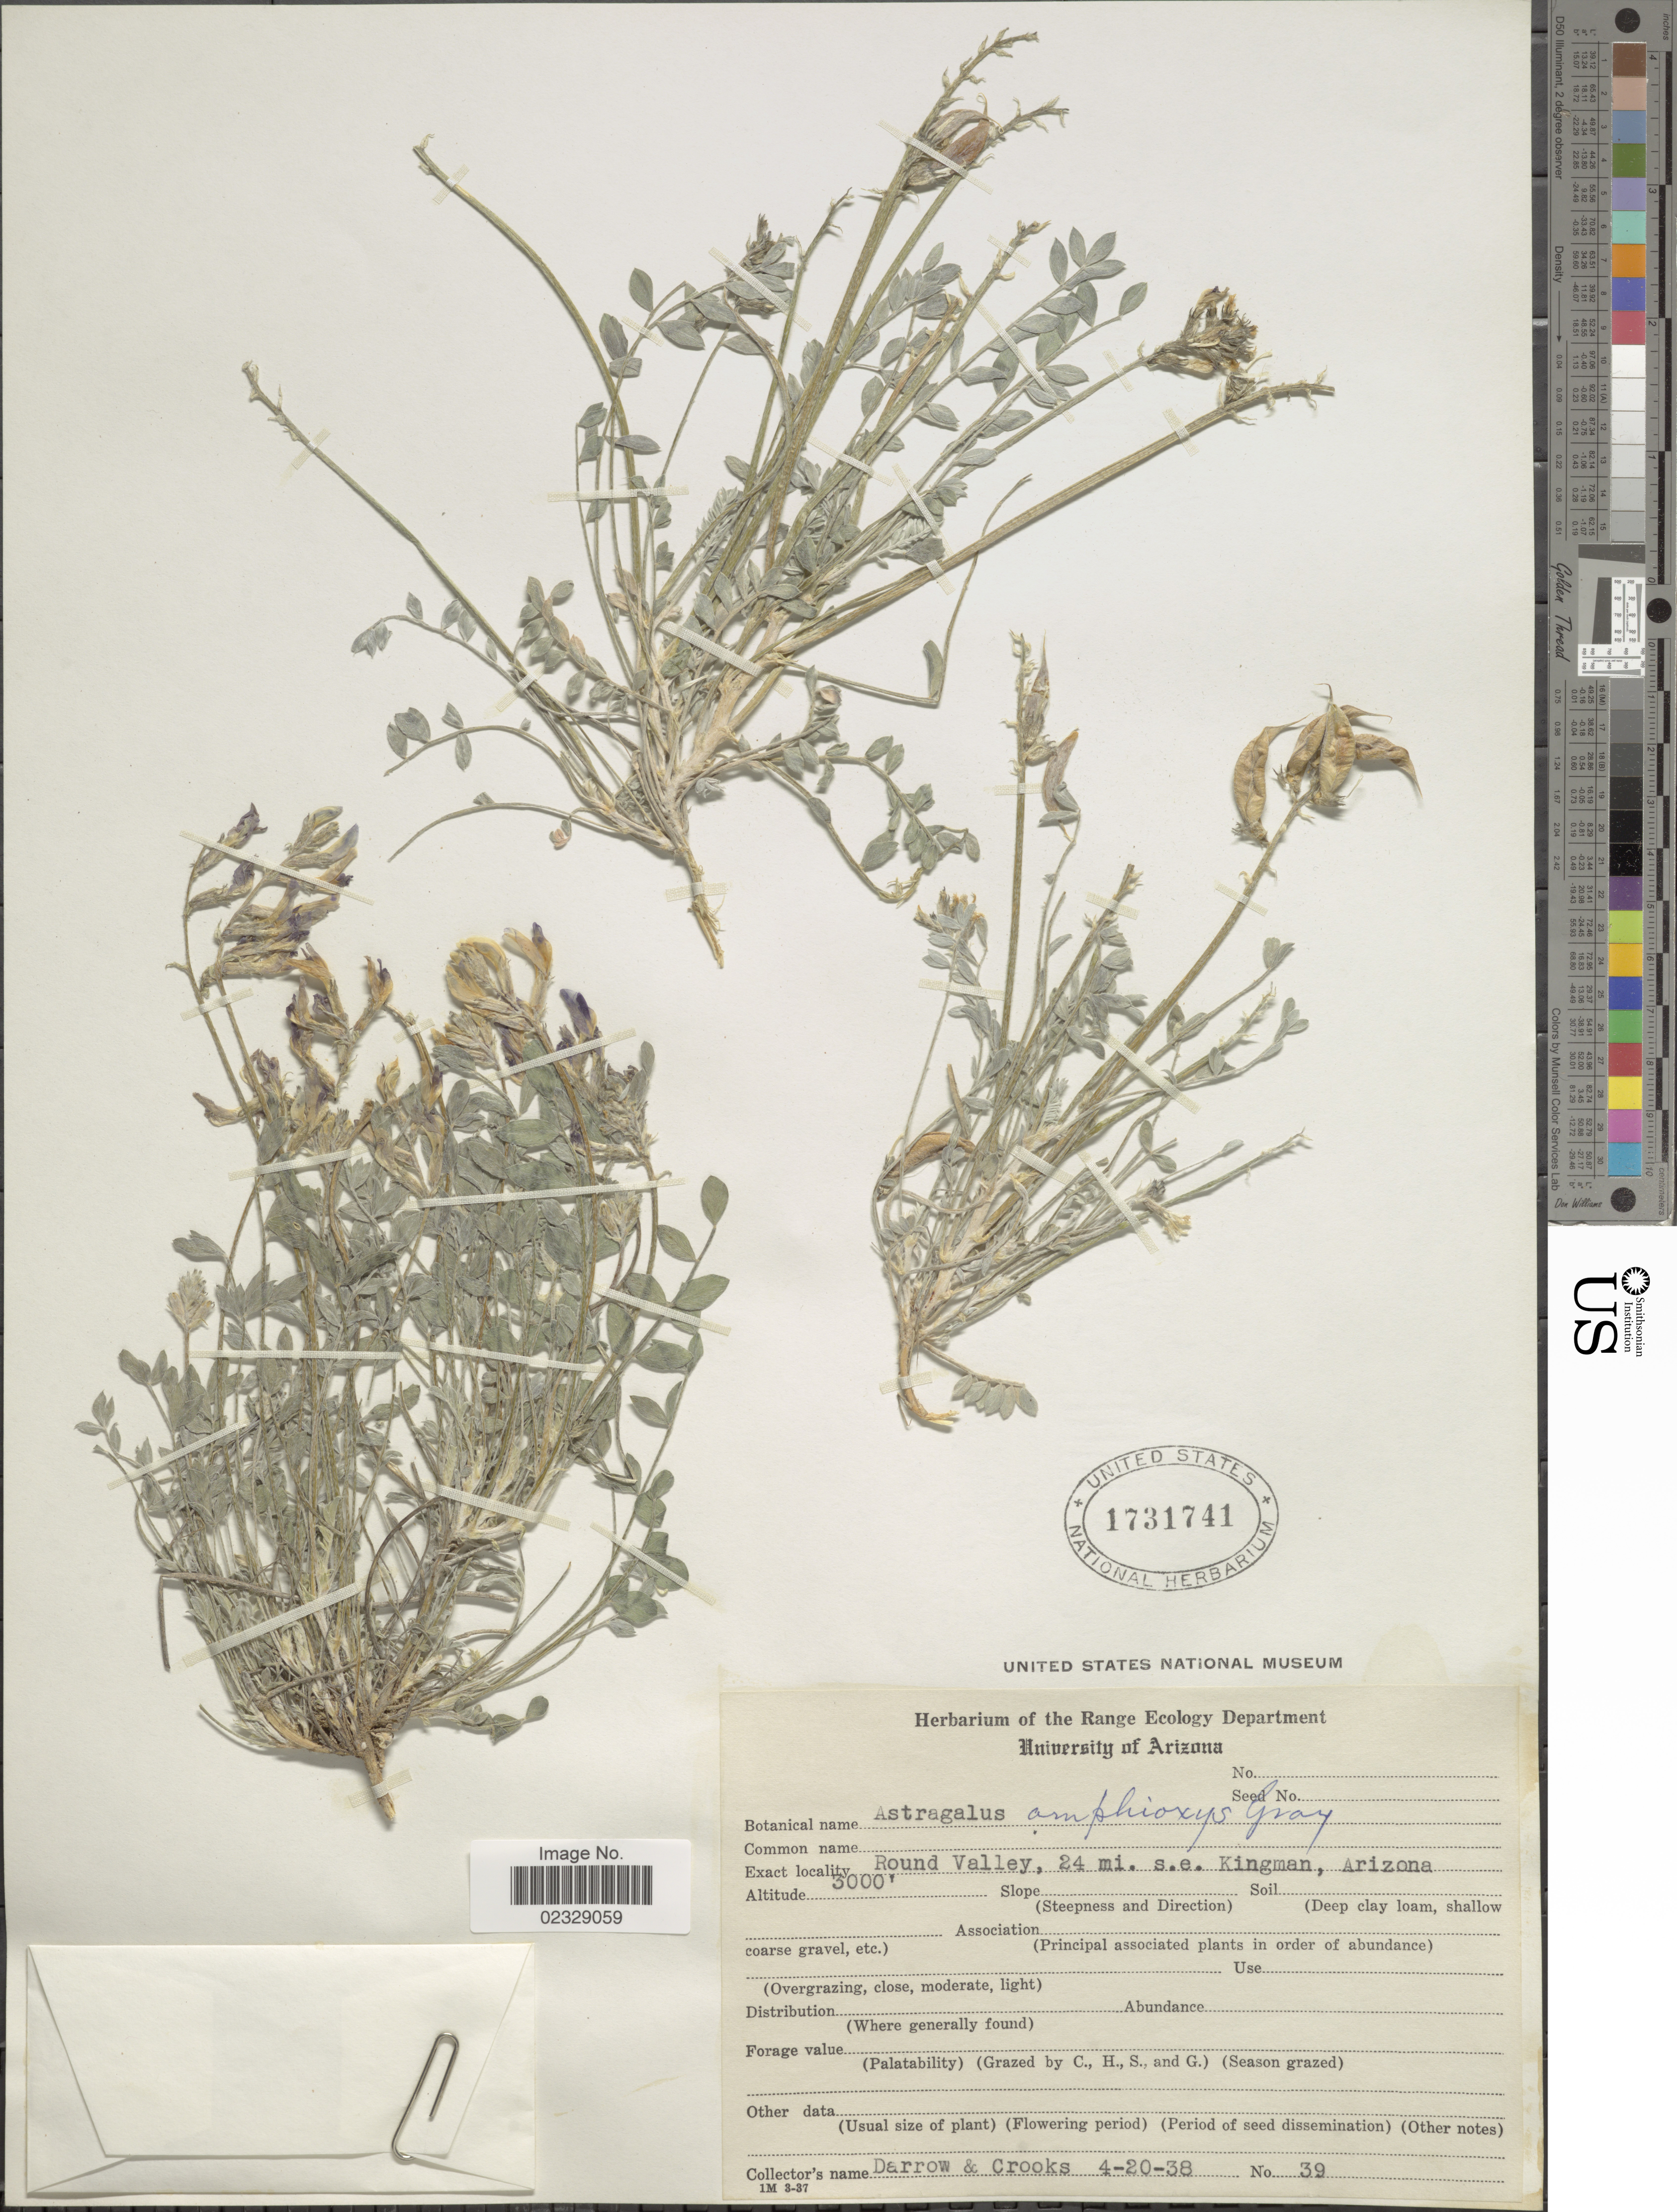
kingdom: Plantae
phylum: Tracheophyta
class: Magnoliopsida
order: Fabales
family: Fabaceae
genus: Astragalus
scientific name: Astragalus amphioxys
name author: A. Gray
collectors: -. Darrow & -. Crooks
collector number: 39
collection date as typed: Transcribed d/m/y: 20/4/38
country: United States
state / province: Arizona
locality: Round Valley, 24 mi. s.e. Kingman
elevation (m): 914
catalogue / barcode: US 1731741